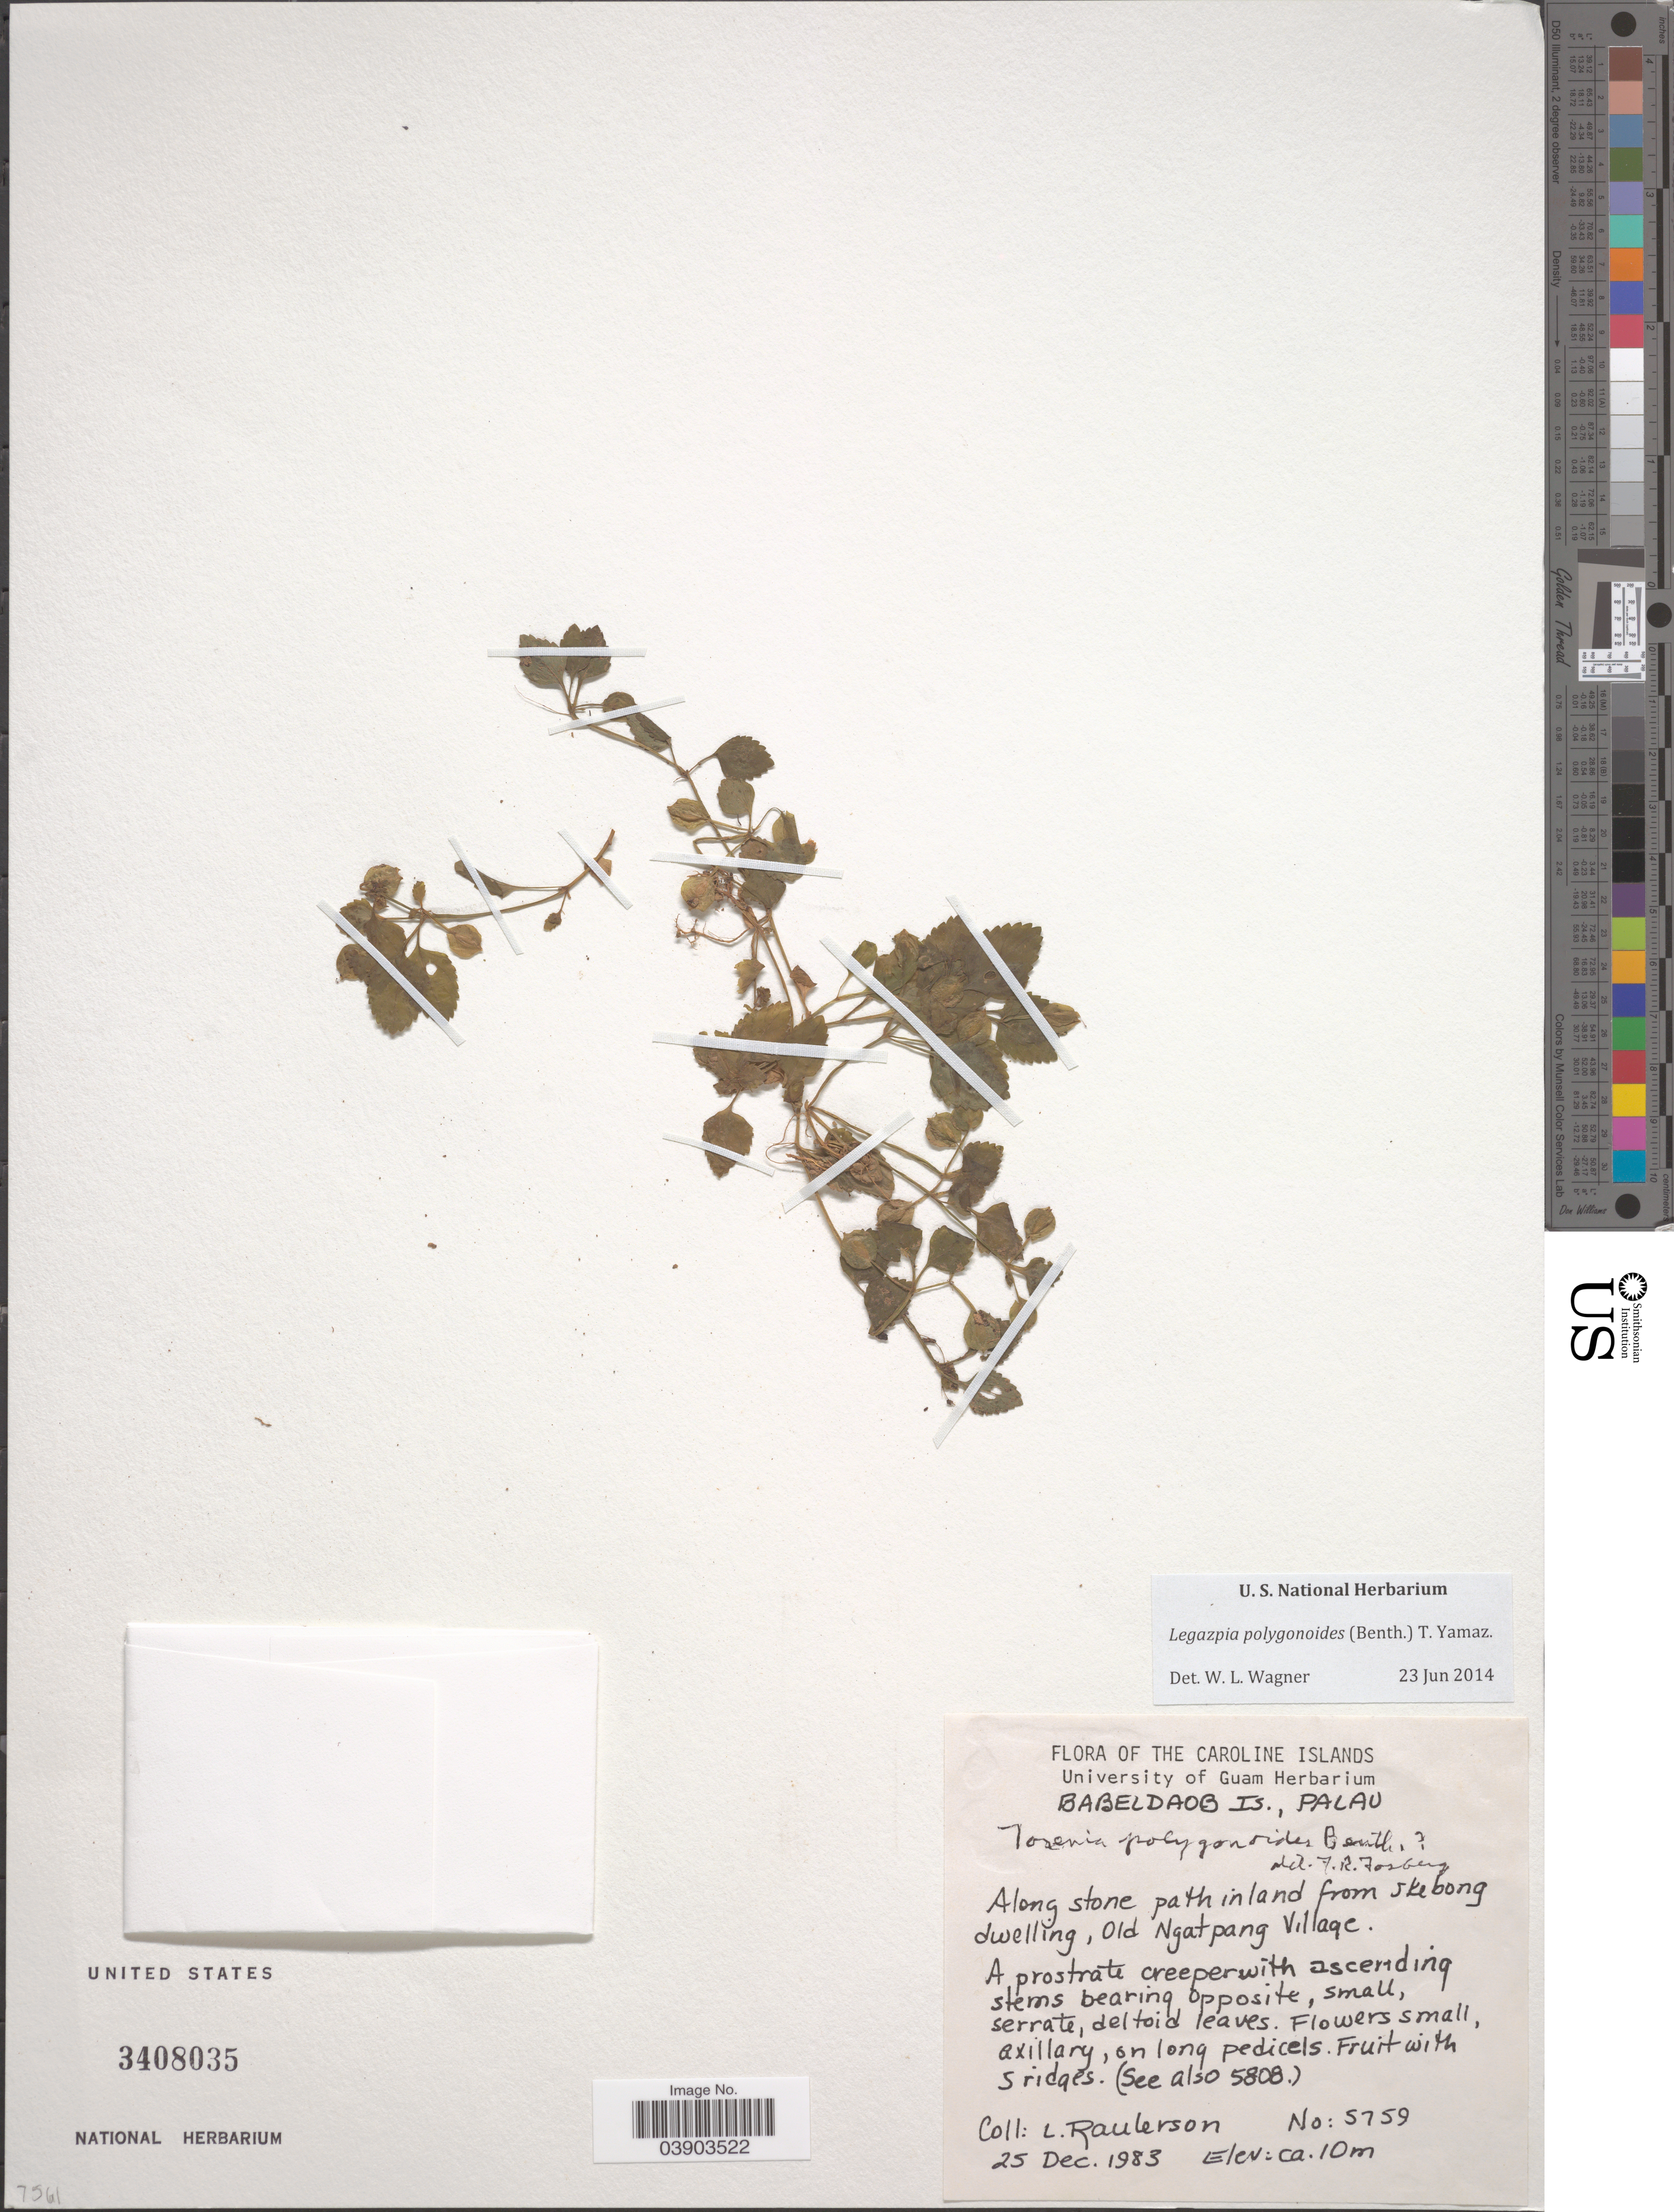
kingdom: Plantae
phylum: Tracheophyta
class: Magnoliopsida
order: Lamiales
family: Linderniaceae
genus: Torenia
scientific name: Torenia polygonoides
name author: Benth.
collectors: L. Raulerson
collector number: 5759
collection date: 1983-12-25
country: Palau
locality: The Caroline Islands. Babeldaob Is., Palau. Along stone path inland from Skebong dwelling, Old Ngatpang Village.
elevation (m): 10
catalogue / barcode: US 3408035